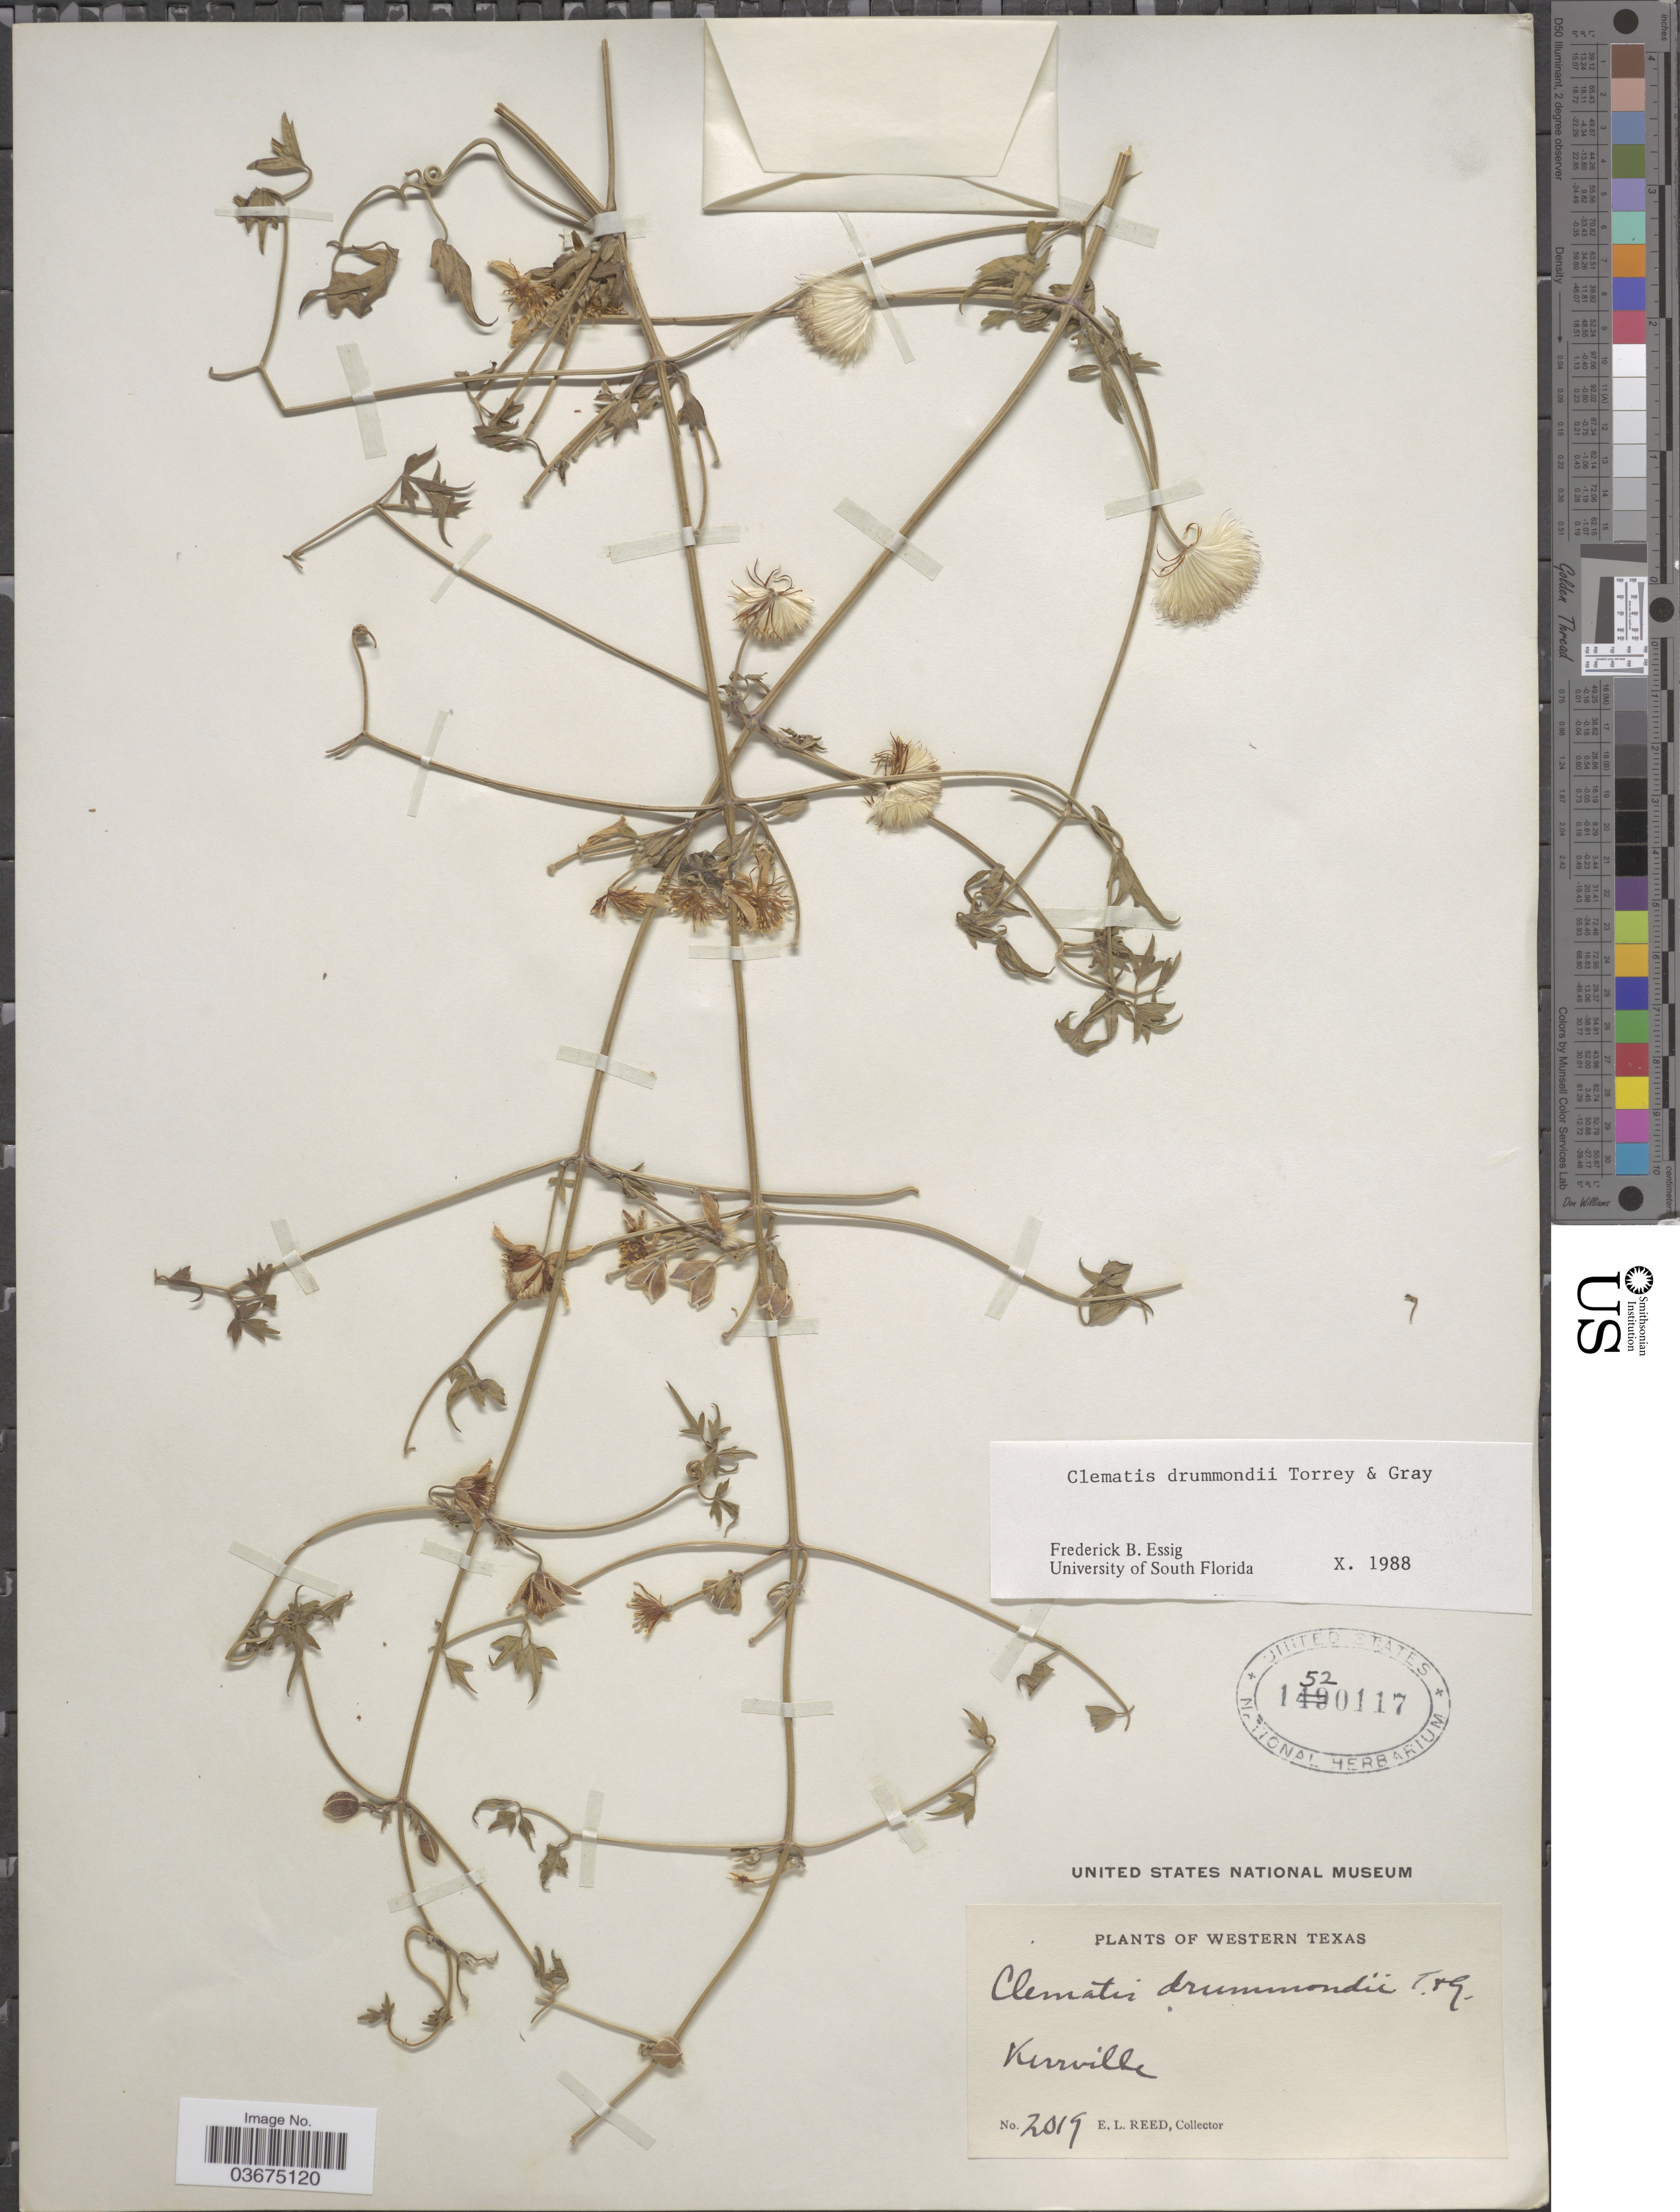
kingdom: Plantae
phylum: Tracheophyta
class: Magnoliopsida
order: Ranunculales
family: Ranunculaceae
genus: Clematis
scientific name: Clematis drummondii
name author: Torr. & A. Gray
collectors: E. Reed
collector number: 2019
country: United States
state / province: Texas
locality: Western Texas, Kerrville.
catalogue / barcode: US 1520117